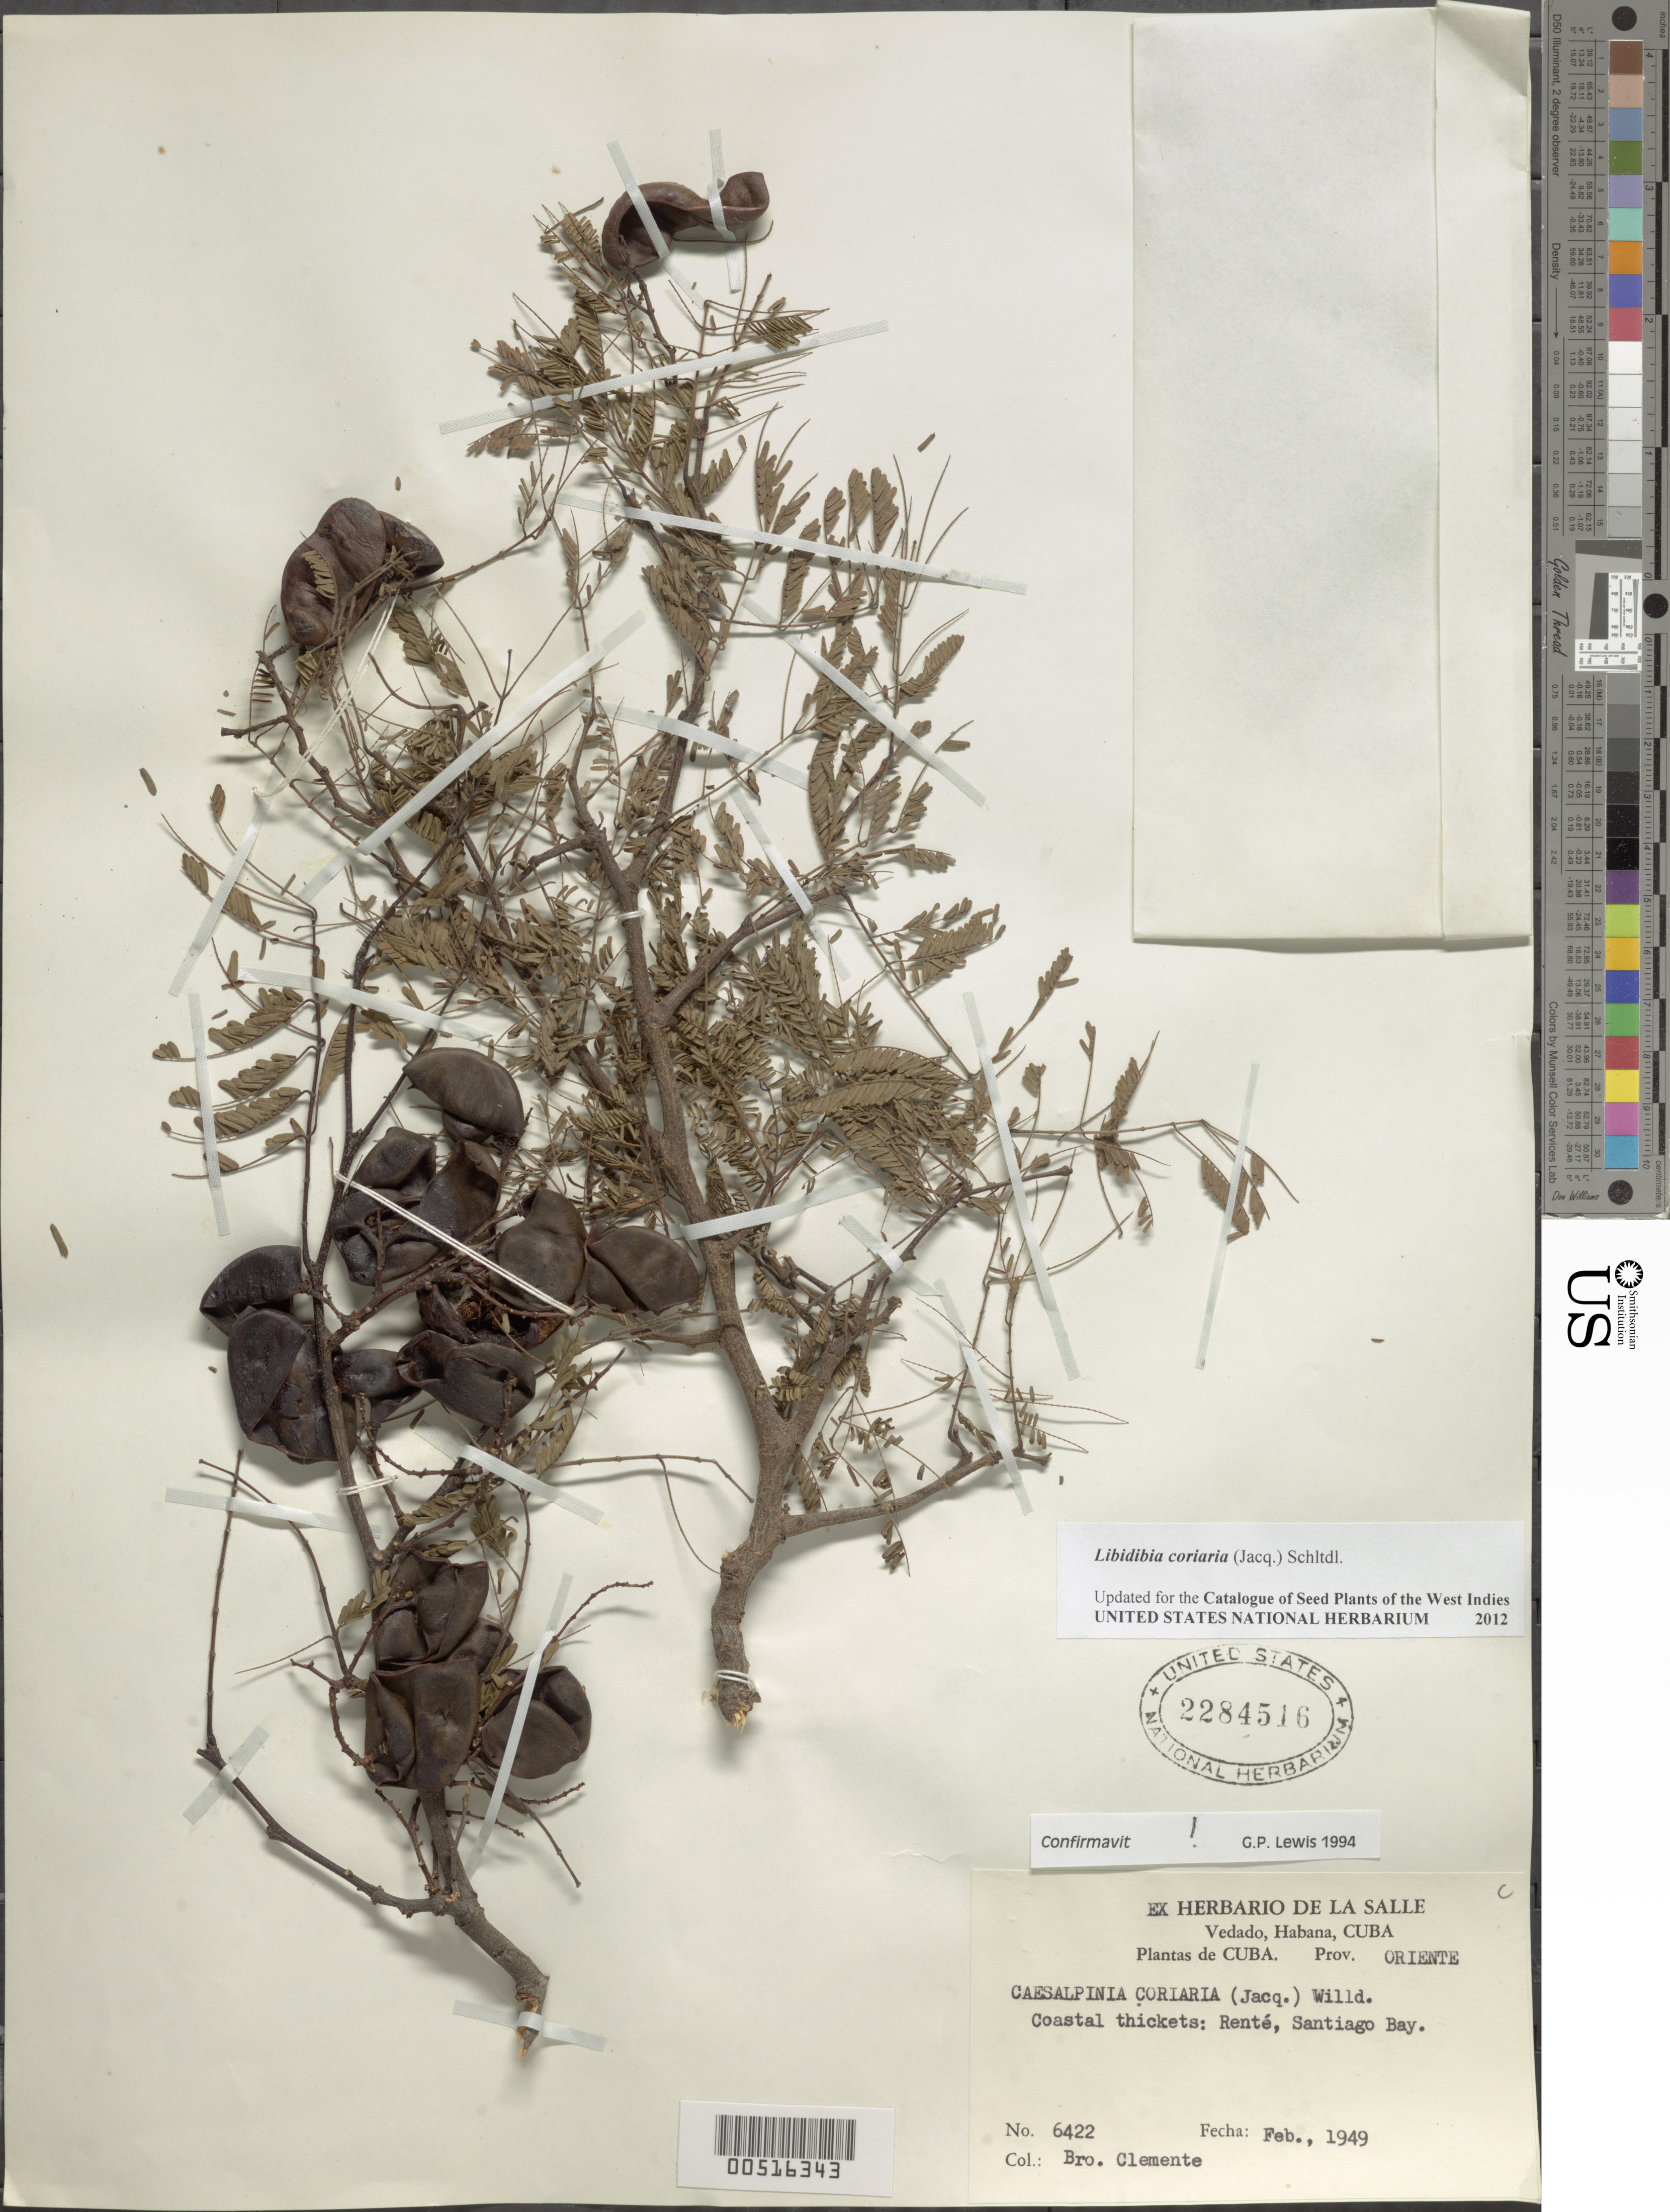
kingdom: Plantae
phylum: Tracheophyta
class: Magnoliopsida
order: Fabales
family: Fabaceae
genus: Libidibia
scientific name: Libidibia coriaria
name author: (Jacq.) Schltdl.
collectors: Bro. Clemente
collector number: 6422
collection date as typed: Feb 1949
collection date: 1949-02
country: Cuba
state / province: Oriente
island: Greater Antilles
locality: Rente, santiago bay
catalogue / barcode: US 2284516